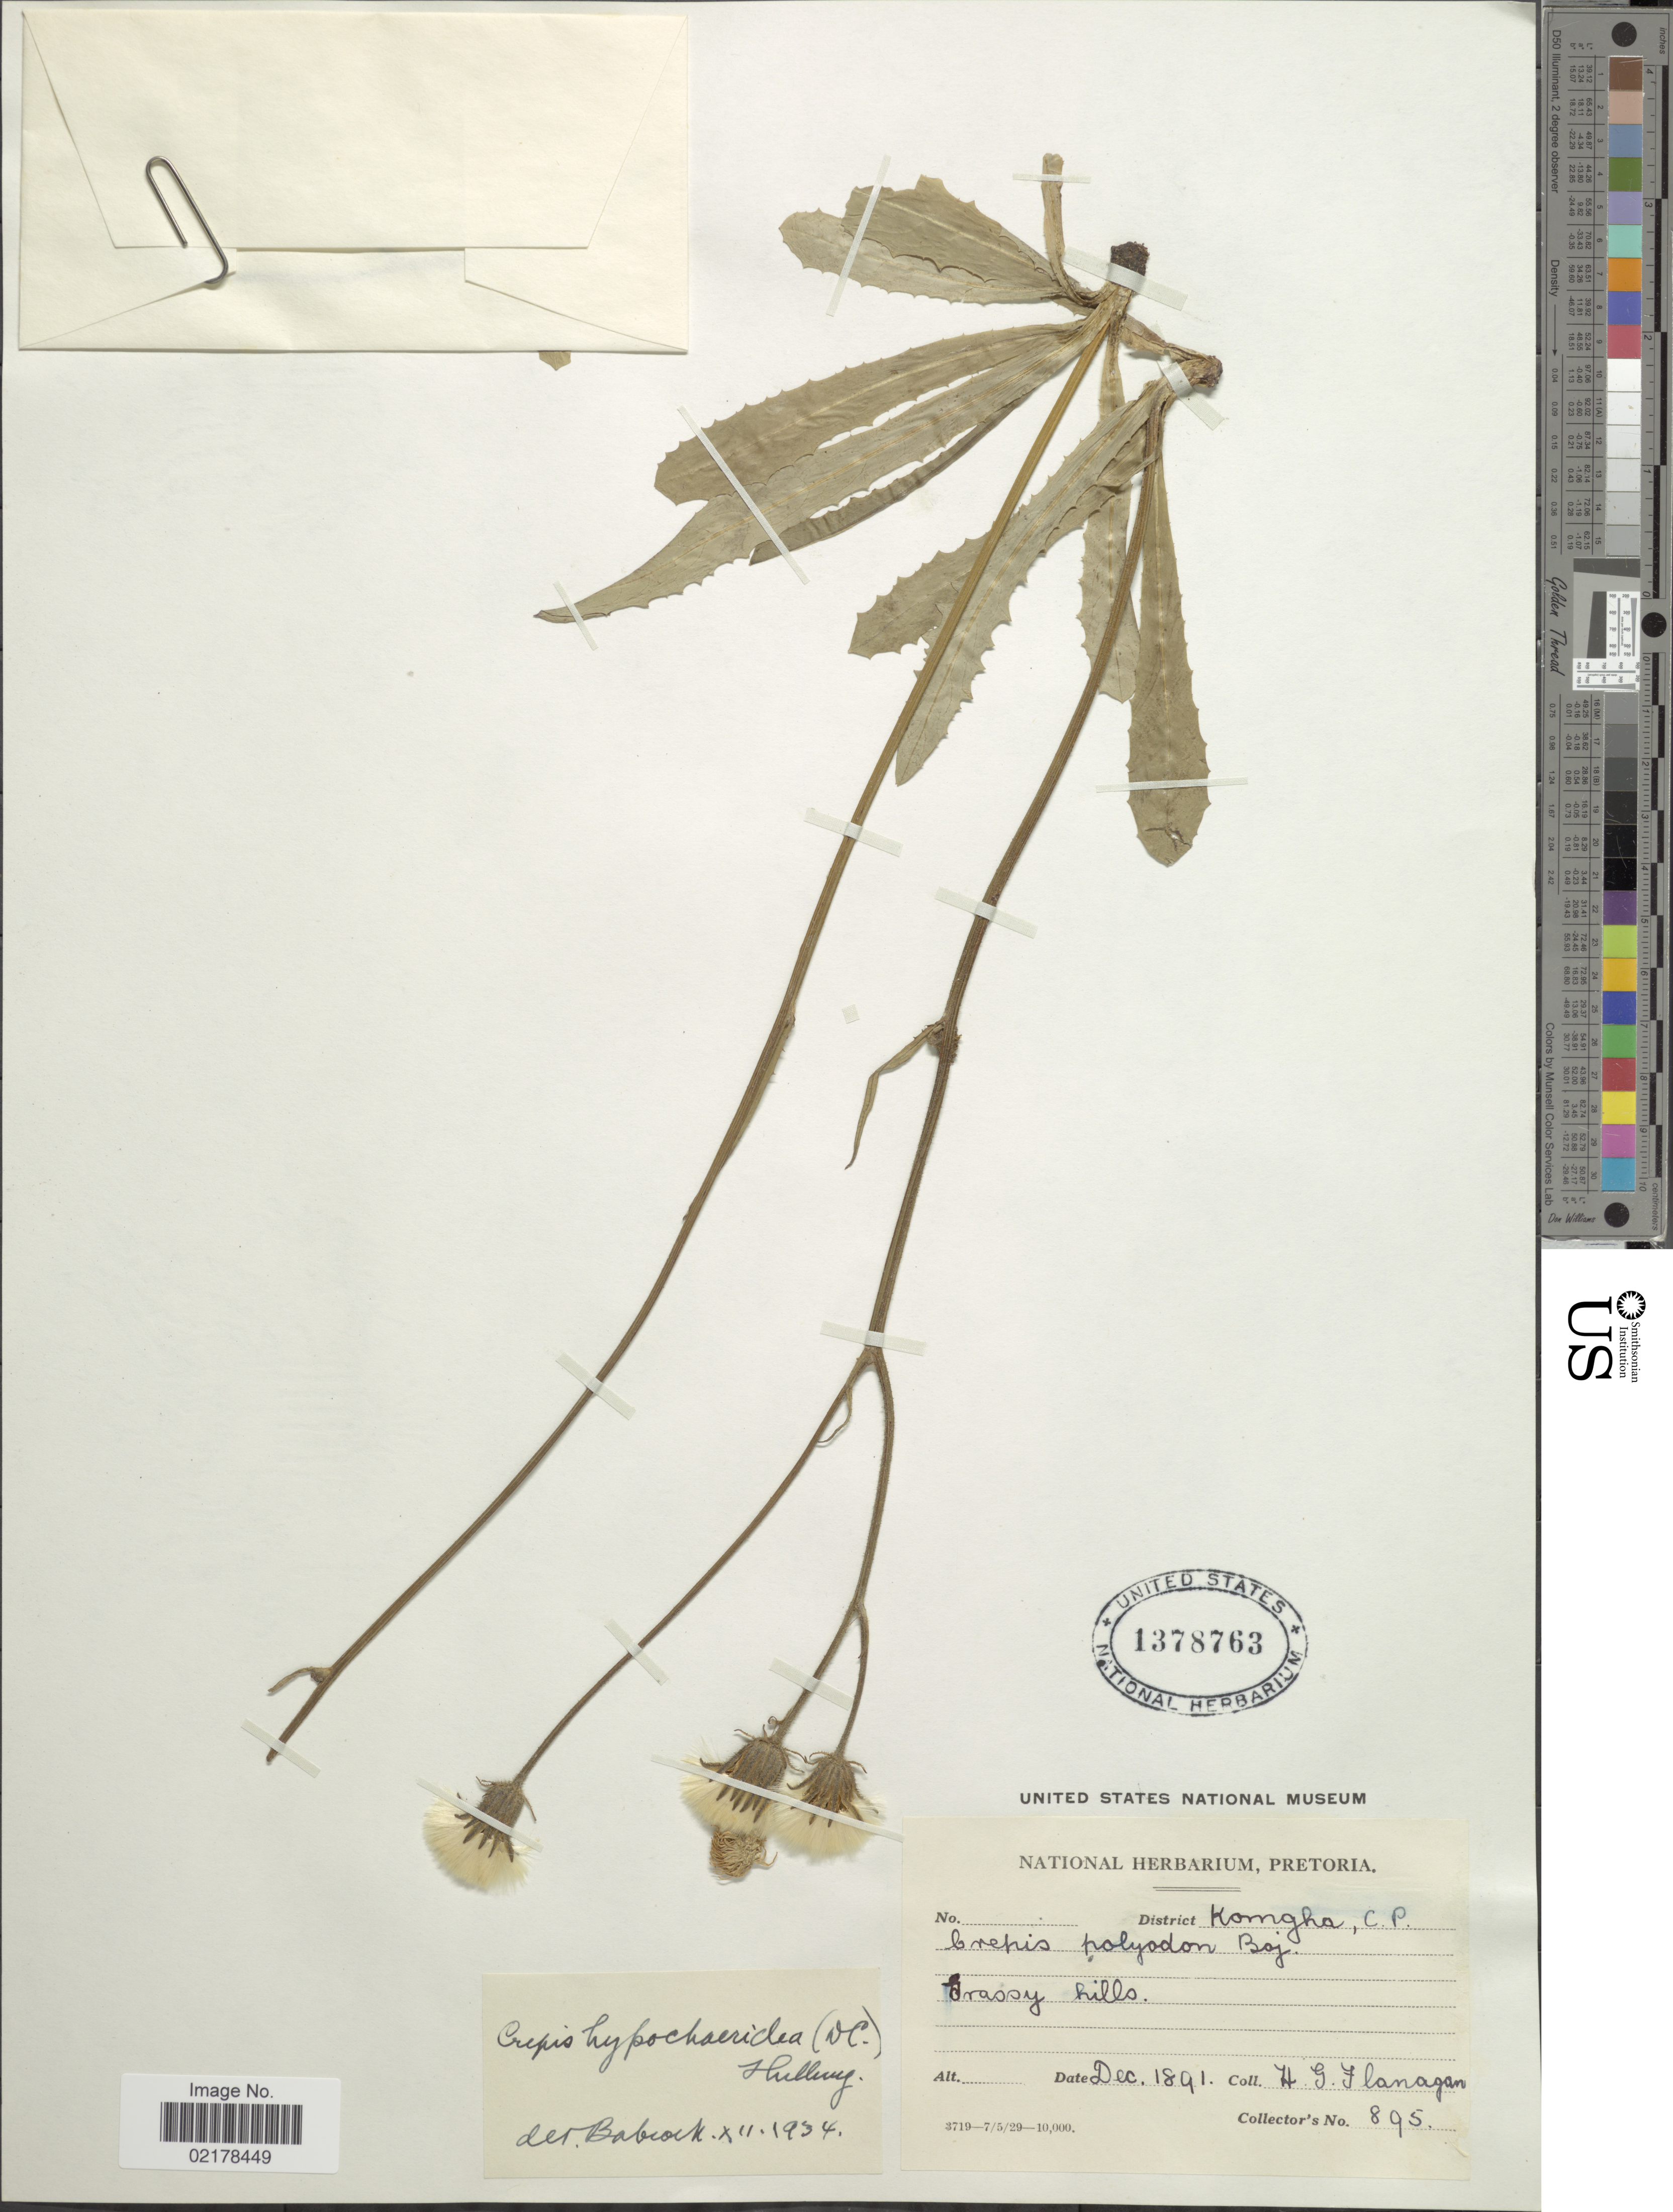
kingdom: Plantae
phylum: Tracheophyta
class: Magnoliopsida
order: Asterales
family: Asteraceae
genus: Crepis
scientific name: Crepis hypochaeridea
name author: (DC.) Thell.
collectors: H. Flanagan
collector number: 895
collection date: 1891-12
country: South Africa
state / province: Eastern Cape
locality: Komgh, C. P. Grassy hills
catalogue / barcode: US 1378763